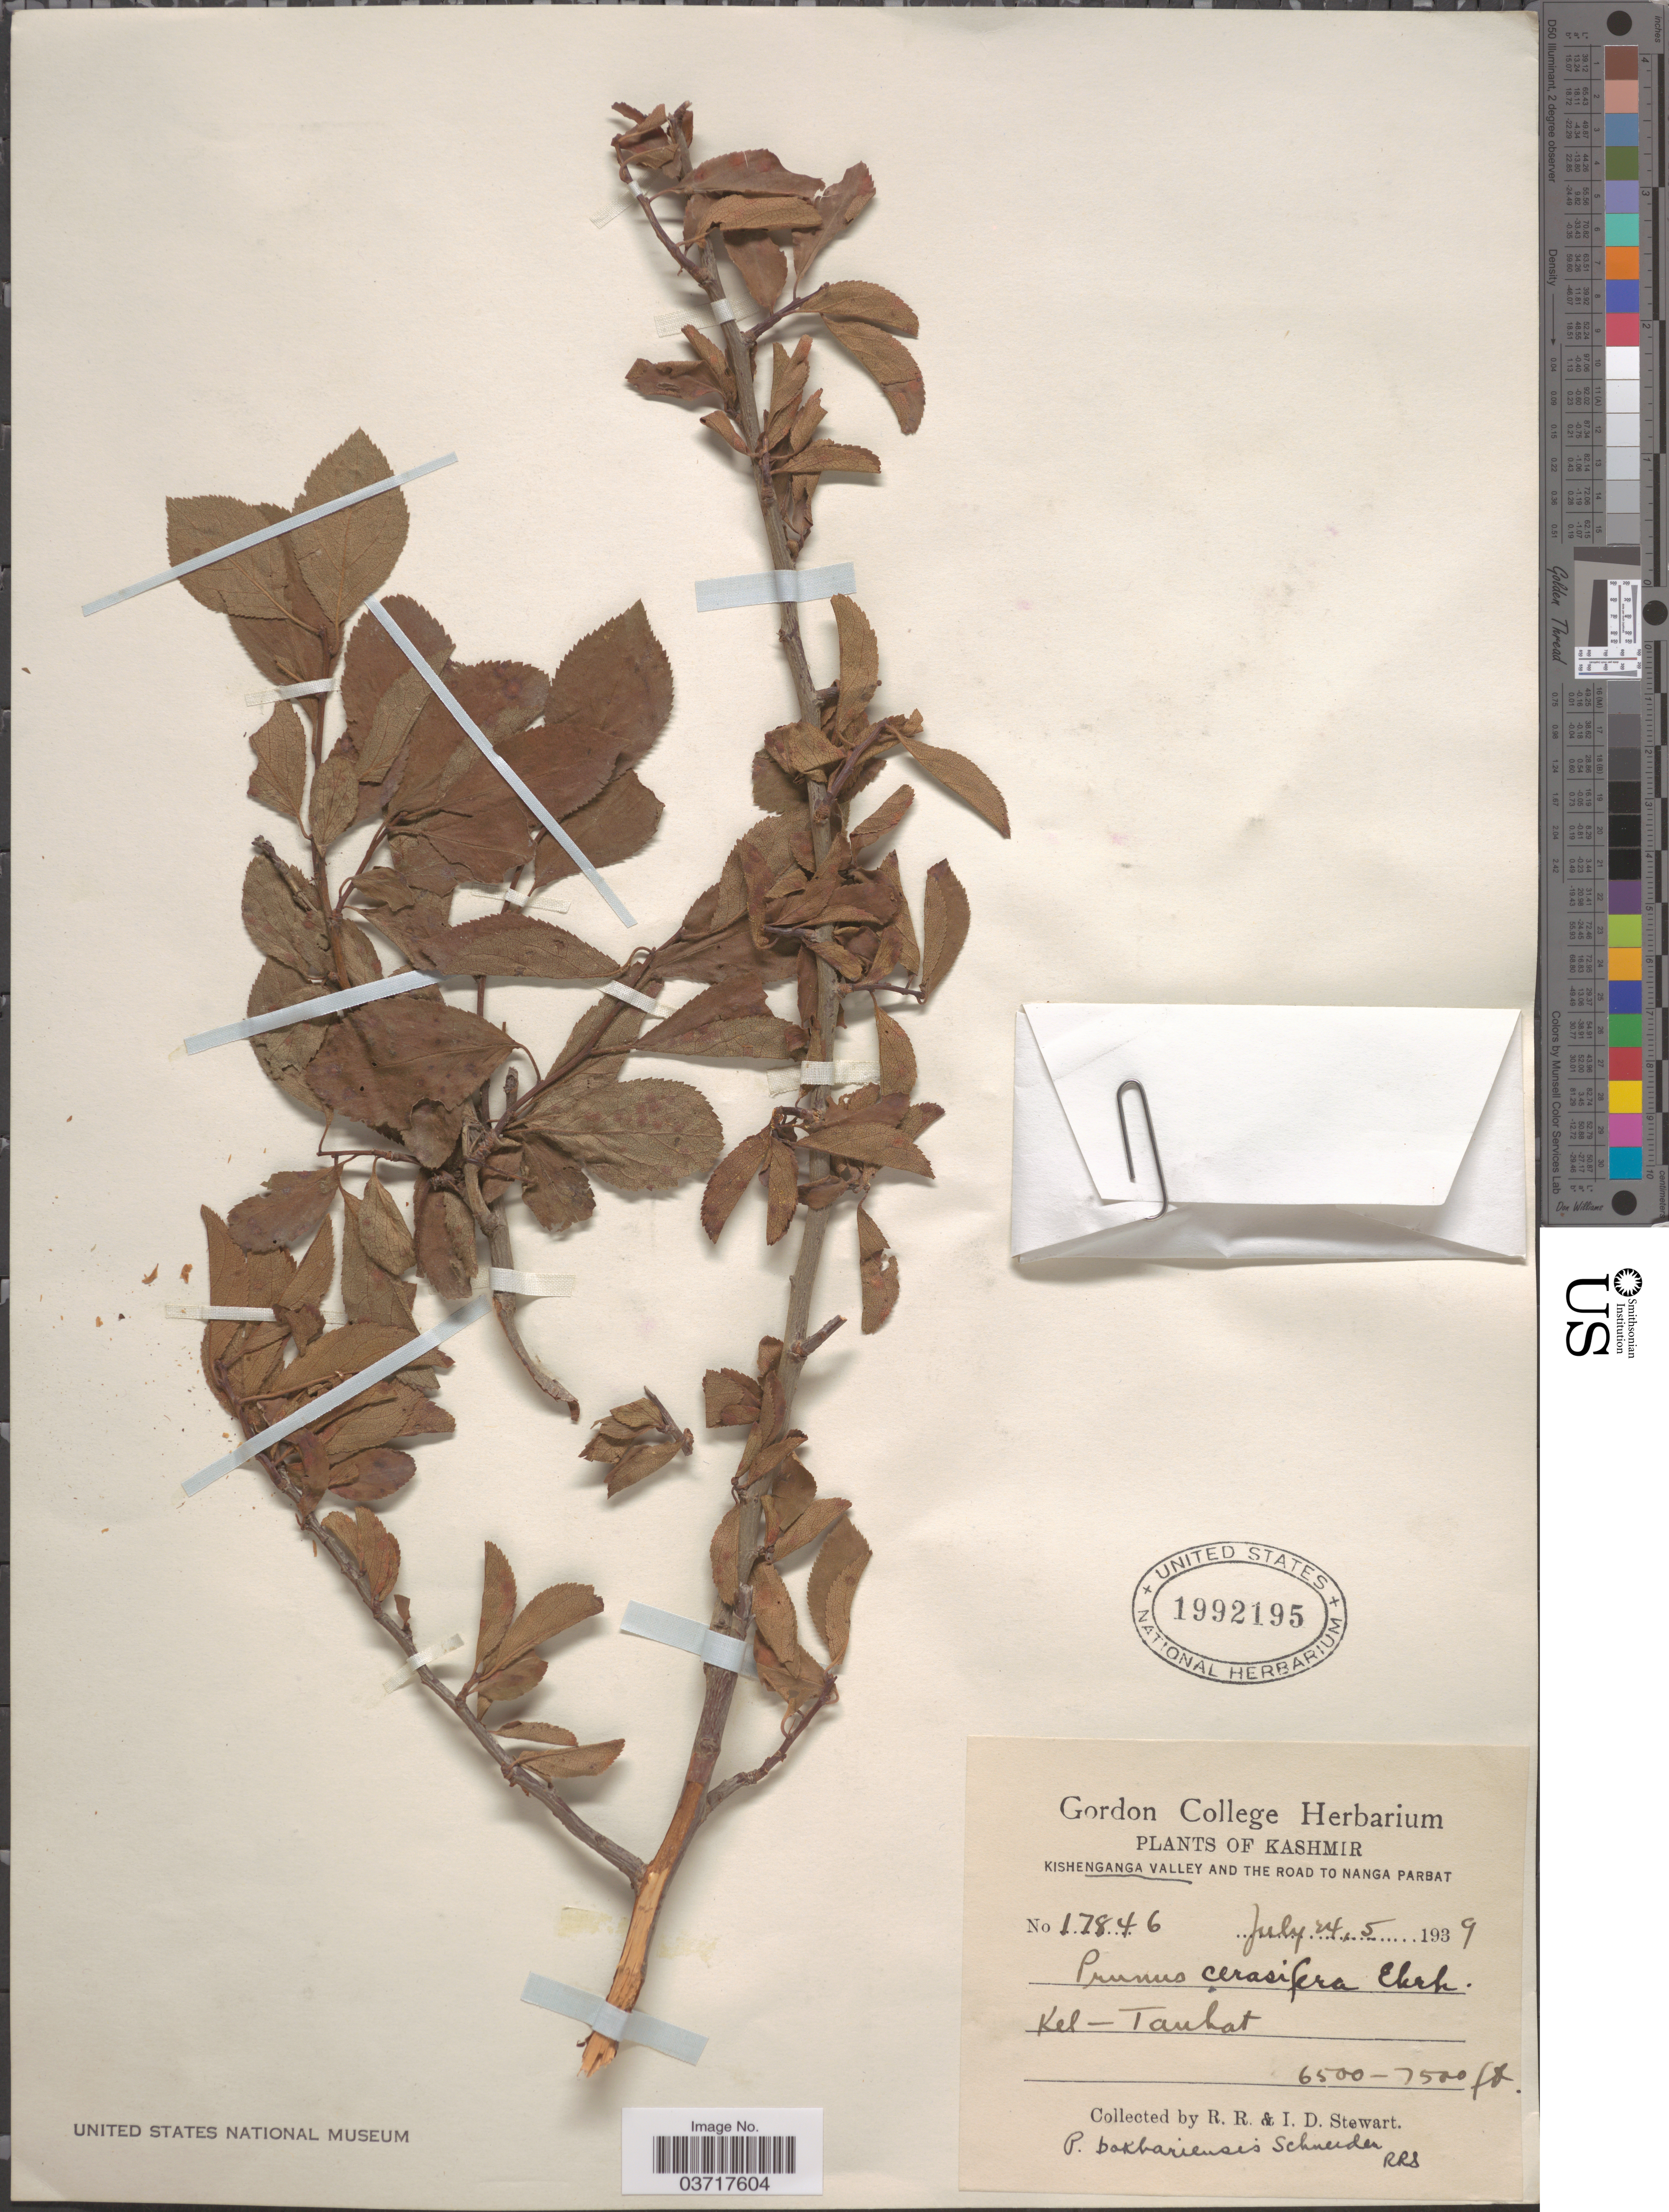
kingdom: Plantae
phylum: Tracheophyta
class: Magnoliopsida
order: Rosales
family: Rosaceae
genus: Prunus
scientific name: Prunus cerasifera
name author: Ehrh.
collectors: R. Stewart & I. Stewart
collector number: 17846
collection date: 1939-07-04/1939-07-05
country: India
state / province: Jammu and Kashmir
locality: Kashmir. Kishenganga Valley and the road to Nanga Parbat. Kel-Taubat.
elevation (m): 1981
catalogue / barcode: US 1992195